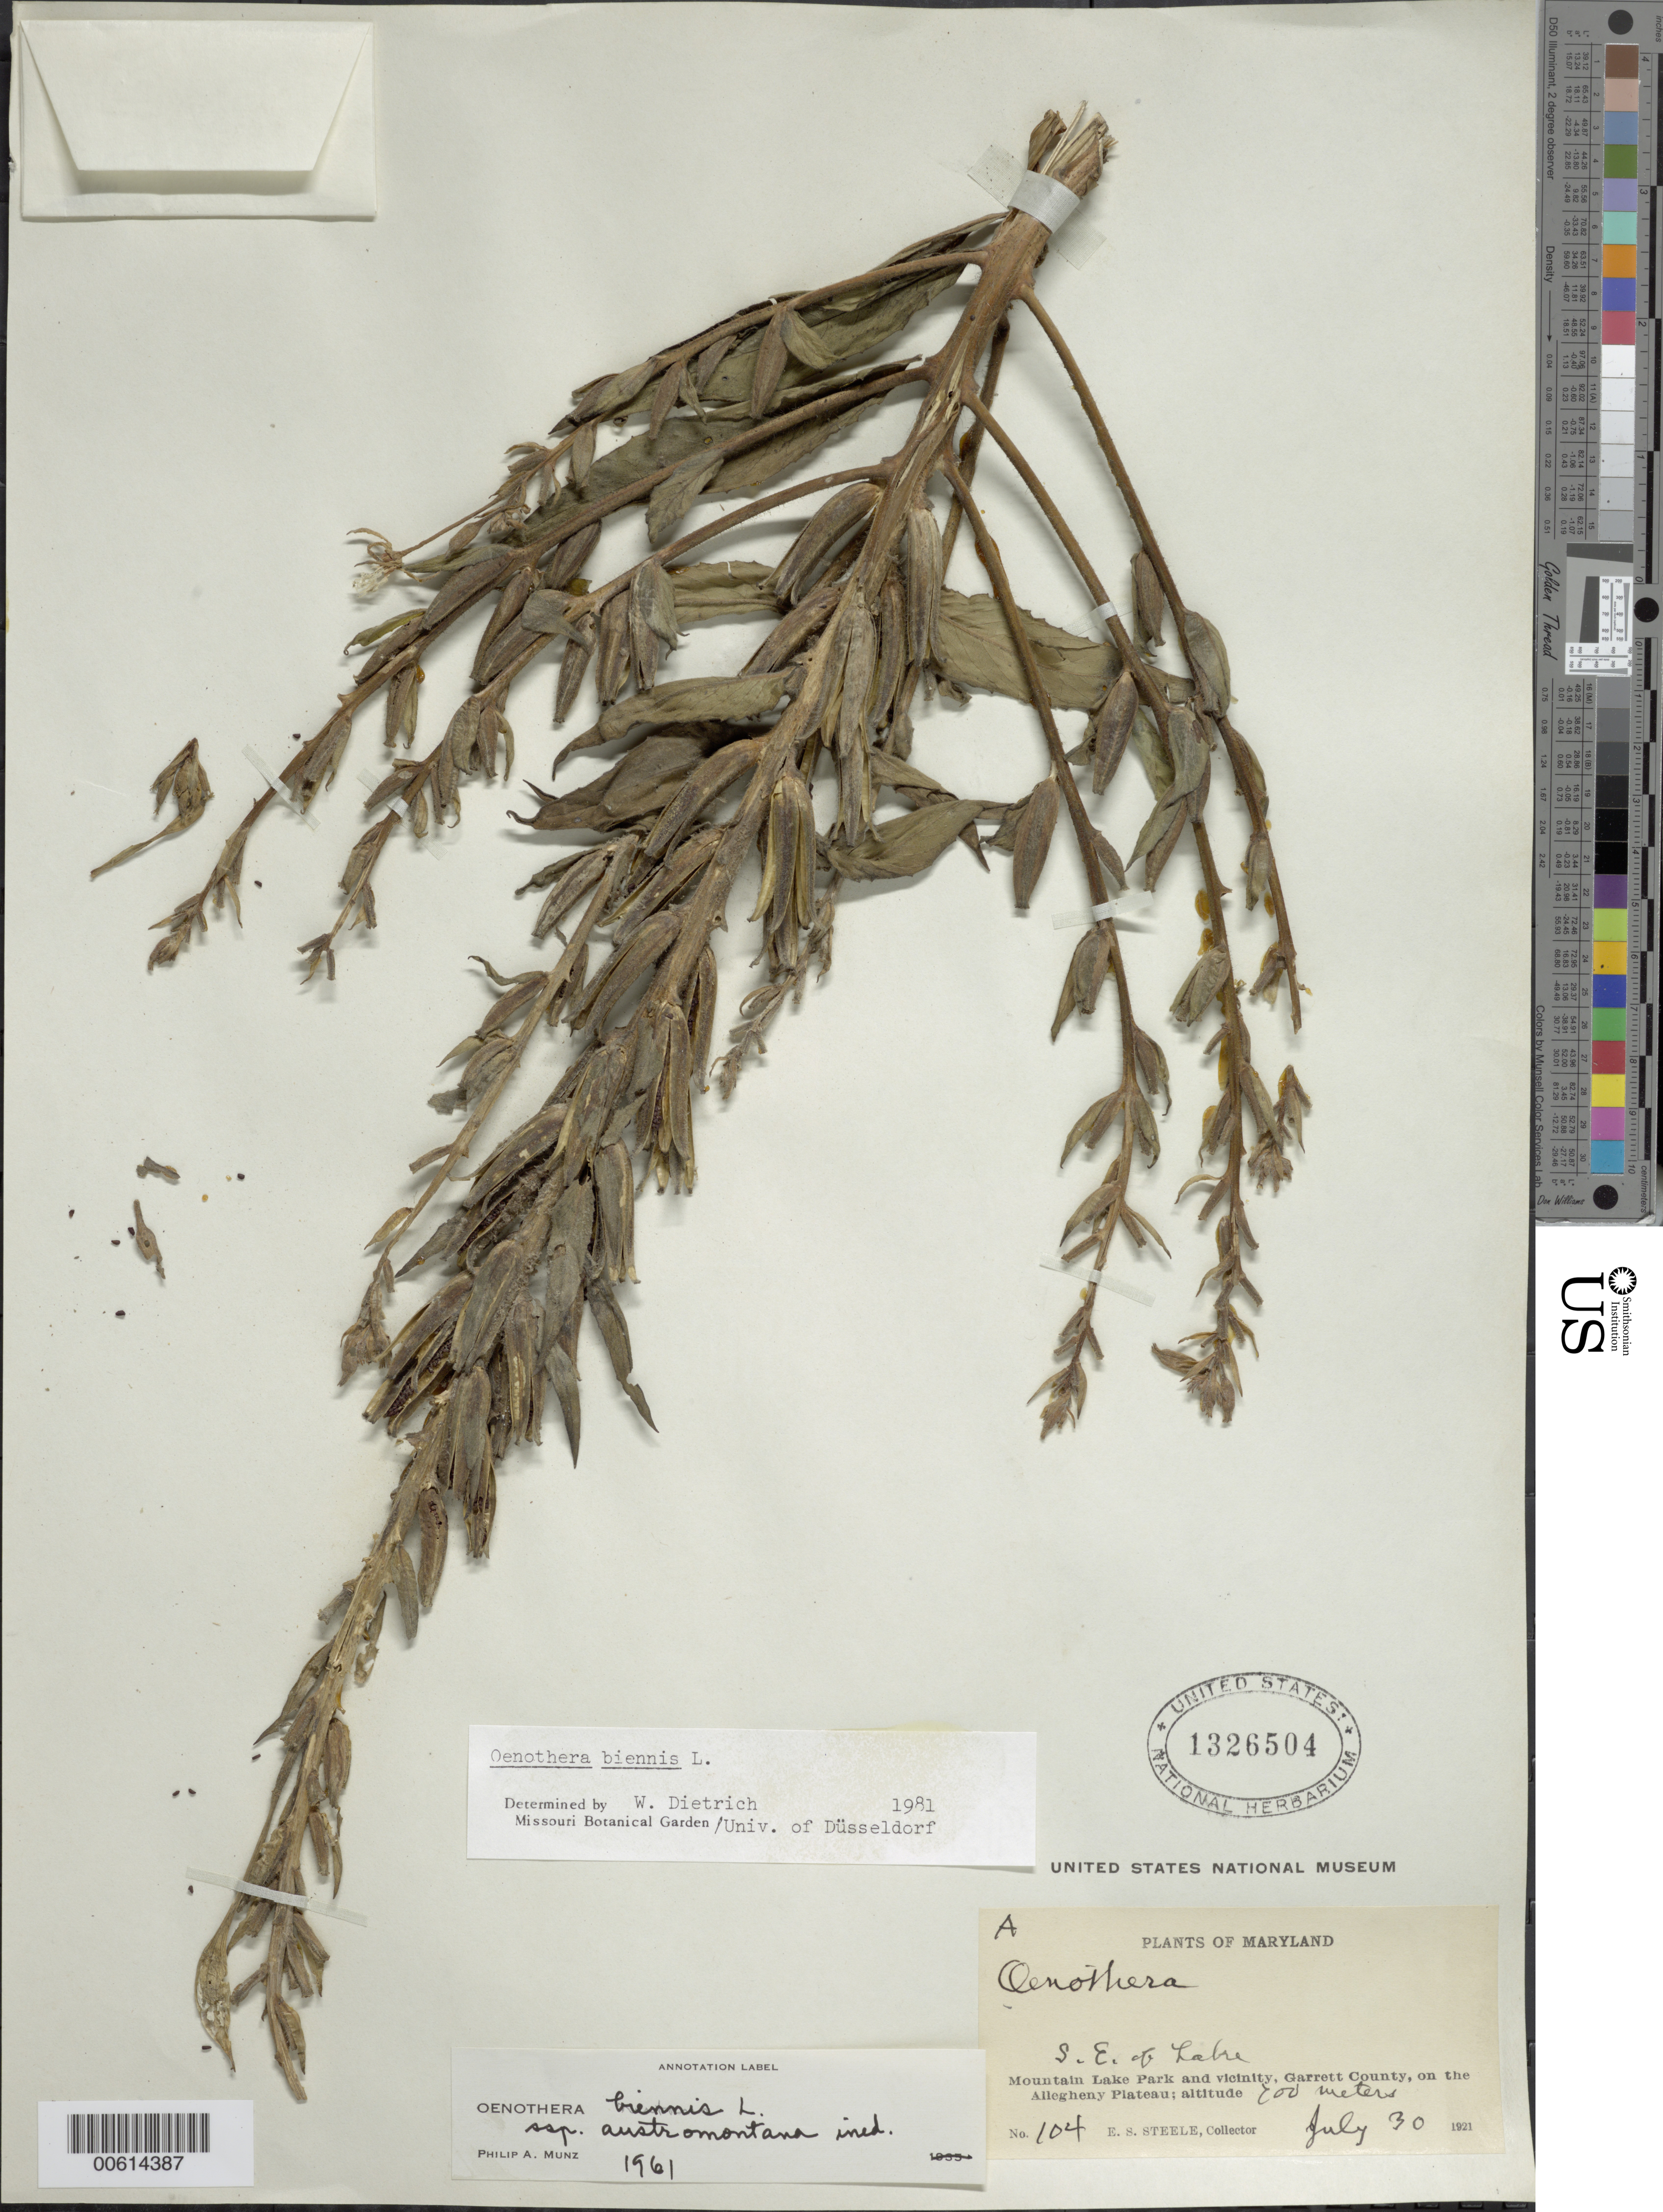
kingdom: Plantae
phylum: Tracheophyta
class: Magnoliopsida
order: Myrtales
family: Onagraceae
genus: Oenothera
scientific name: Oenothera biennis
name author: L.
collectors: E. Steele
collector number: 104 A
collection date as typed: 30 Jul 1921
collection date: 1921-07-30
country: United States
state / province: Maryland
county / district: Garrett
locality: Mountain Lake Park, on Allegheny Plateau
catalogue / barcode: US 1326504